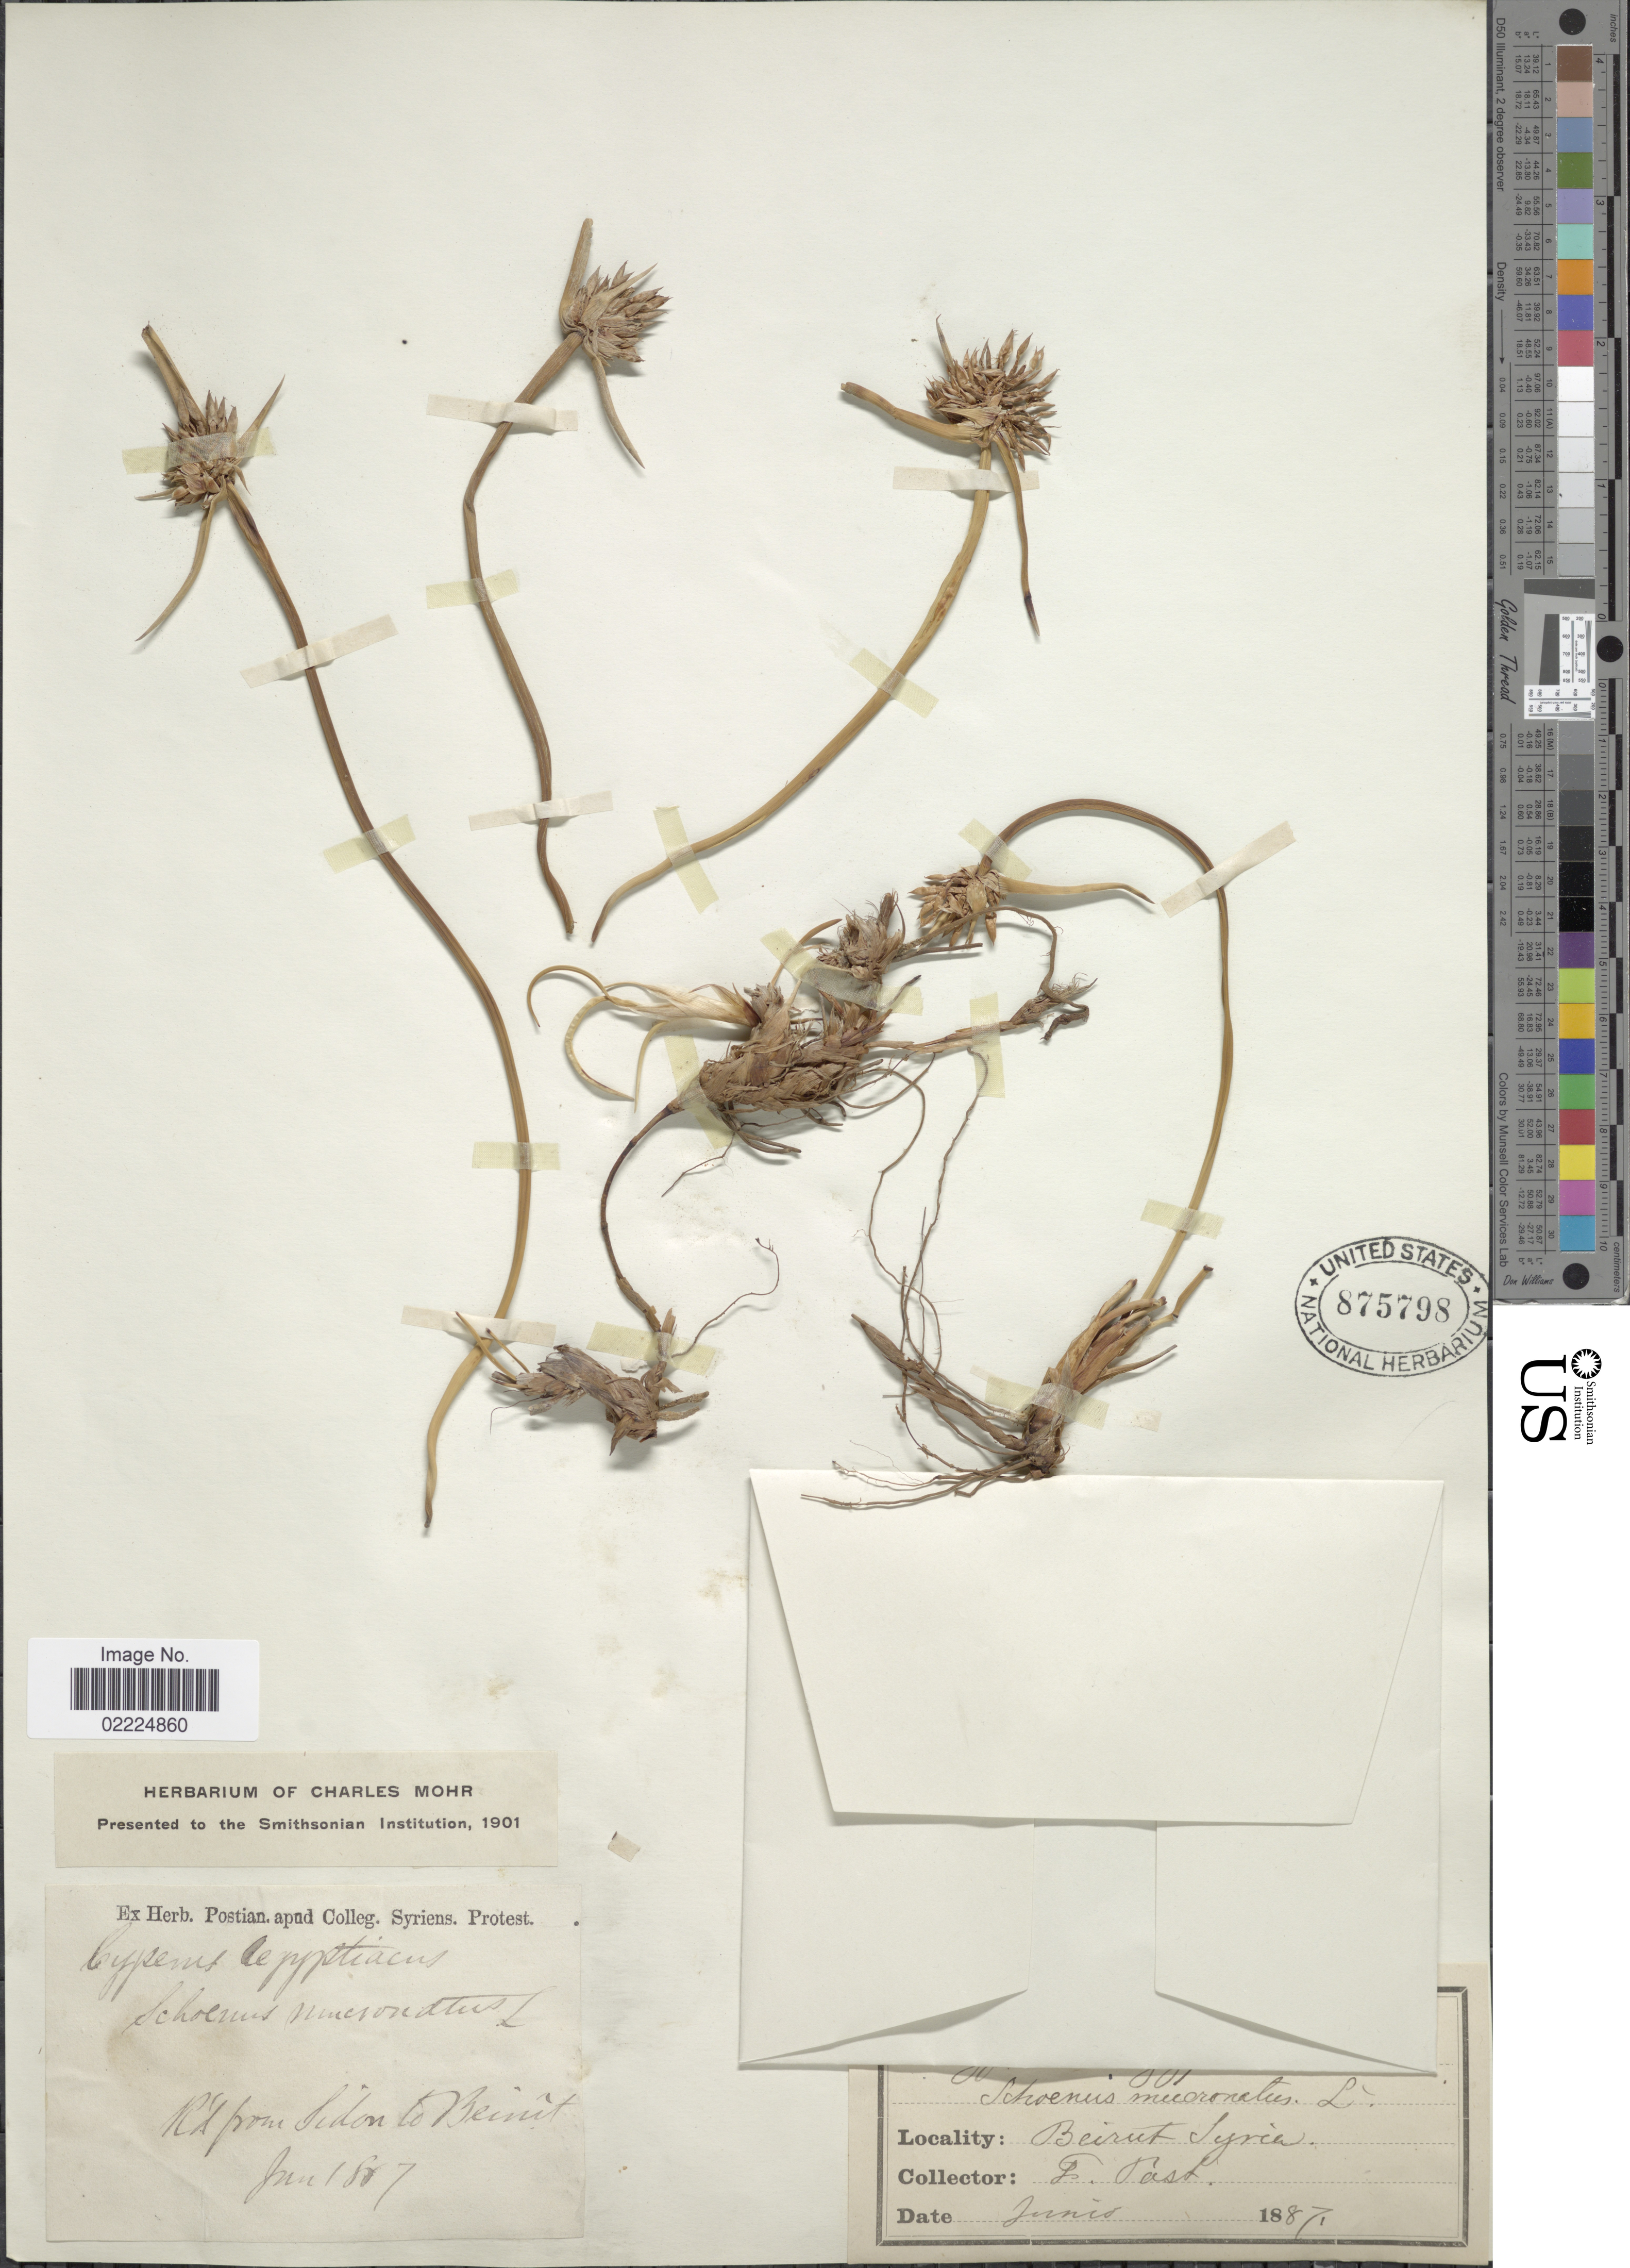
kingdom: Plantae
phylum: Tracheophyta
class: Liliopsida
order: Poales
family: Cyperaceae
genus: Cyperus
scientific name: Cyperus capitatus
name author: Vand.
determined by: Strong, Mark T., (BOT), Smithsonian Institution - National Museum of Natural History (UNITED STATES)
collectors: F. Past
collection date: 1807-06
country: Lebanon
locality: Beirut Syria.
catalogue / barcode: US 875798